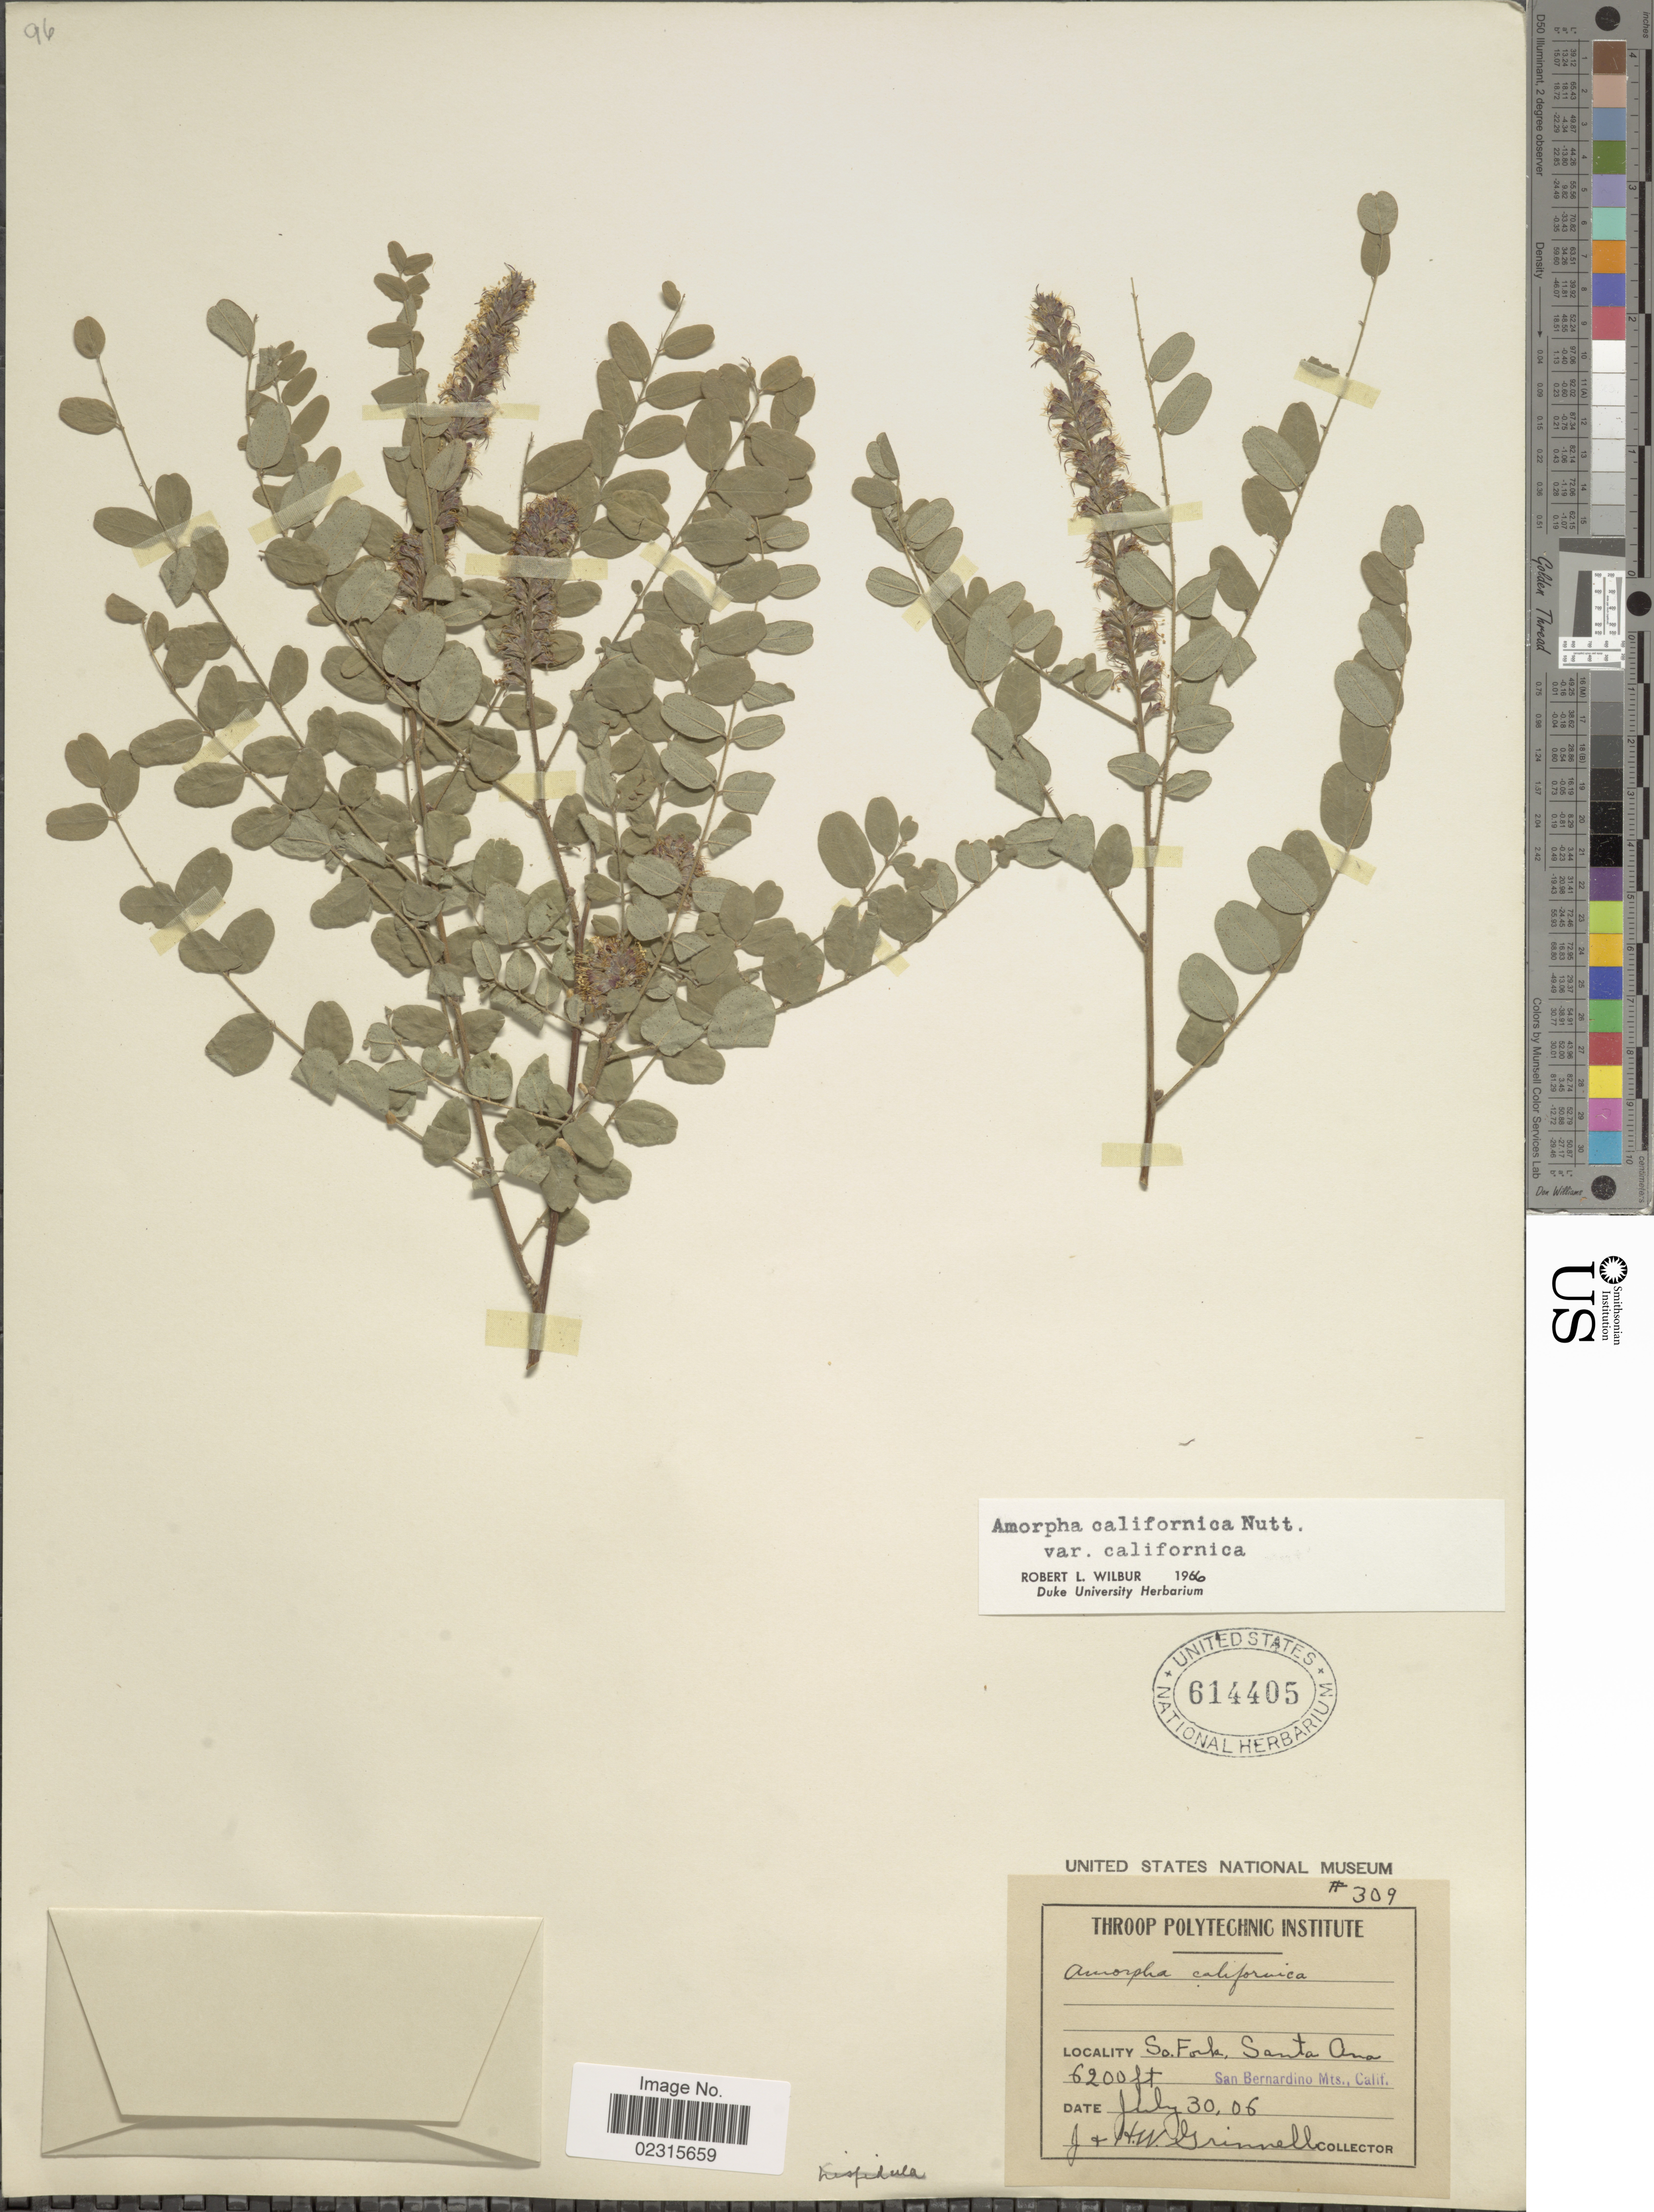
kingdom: Plantae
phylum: Tracheophyta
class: Magnoliopsida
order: Fabales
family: Fabaceae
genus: Amorpha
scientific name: Amorpha californica var. californica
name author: Nutt.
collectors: J. Grinnell & H. Grinnell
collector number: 309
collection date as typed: Transcribed d/m/y: 30/7/6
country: United States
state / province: California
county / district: San Bernardino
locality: So. Fork, Santa Ana, San Bernardino Mts., Calif.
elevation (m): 1890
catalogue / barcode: US 614405